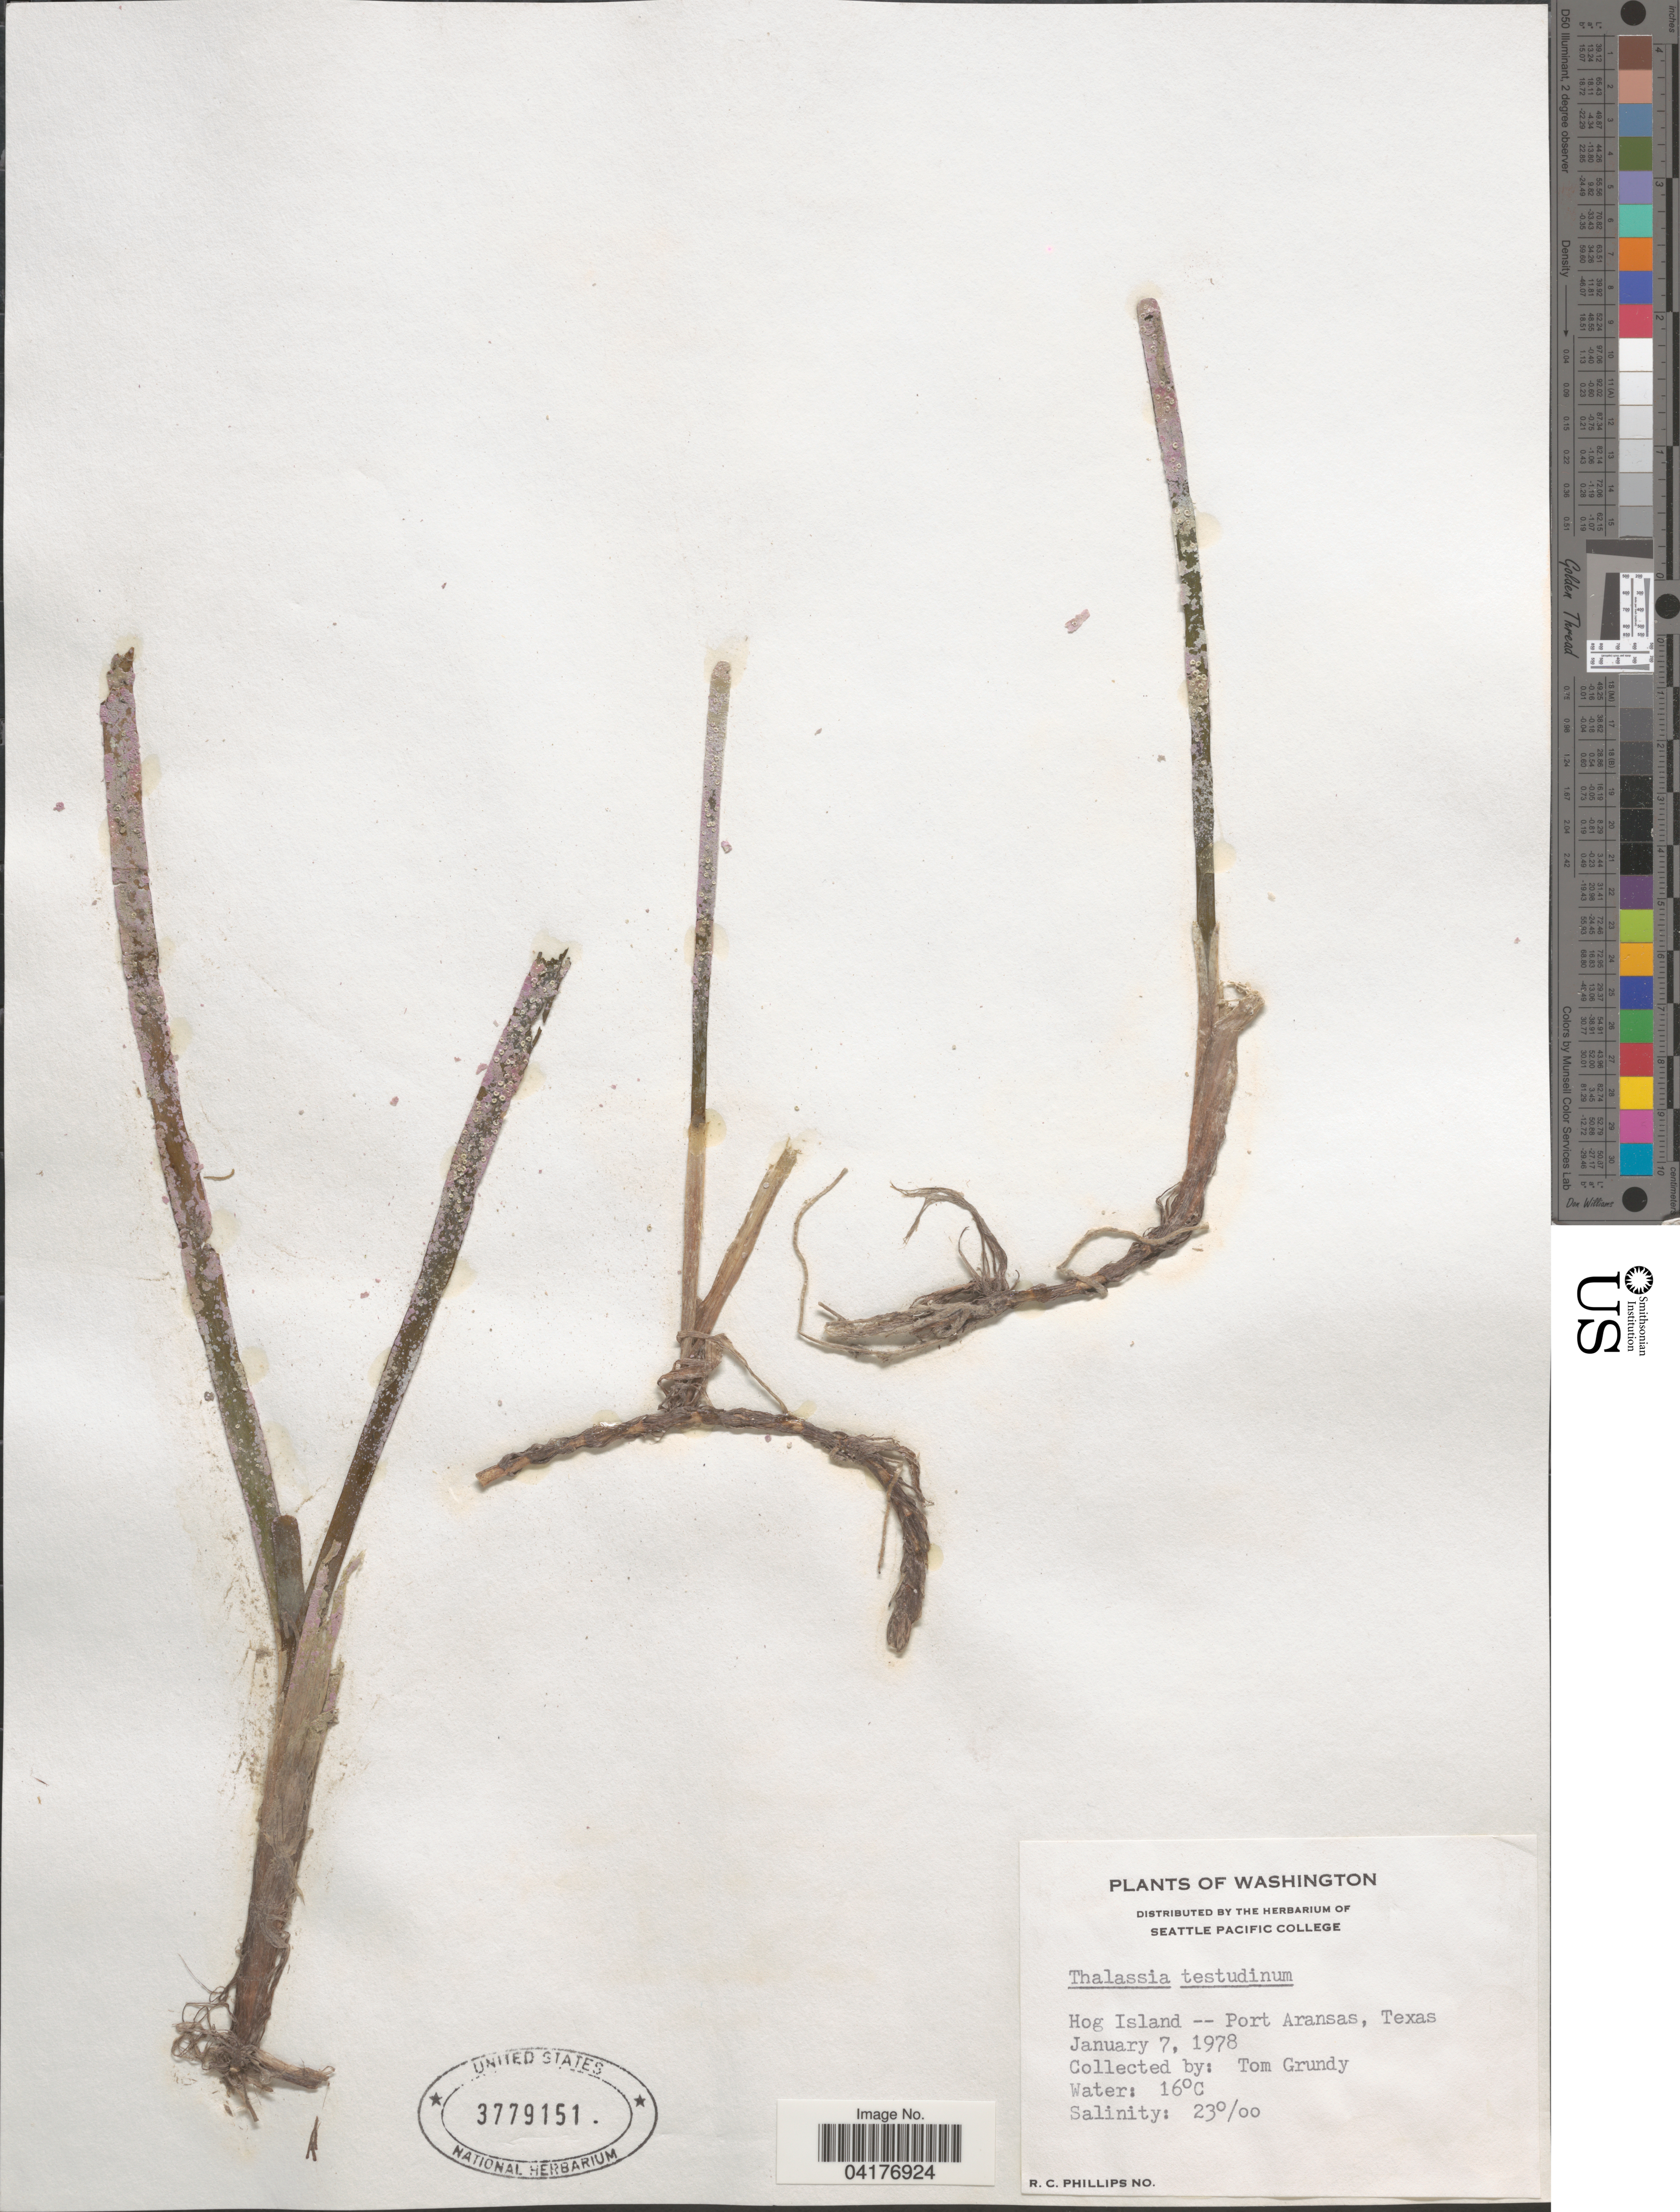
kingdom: Plantae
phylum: Tracheophyta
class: Liliopsida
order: Alismatales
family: Hydrocharitaceae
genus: Thalassia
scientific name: Thalassia testudinum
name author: Banks & Sol. ex K.D. Koenig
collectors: T. Grundy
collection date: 1978-01-07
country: United States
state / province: Texas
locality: Hog Island -- Port Aransas.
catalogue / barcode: US 3779151